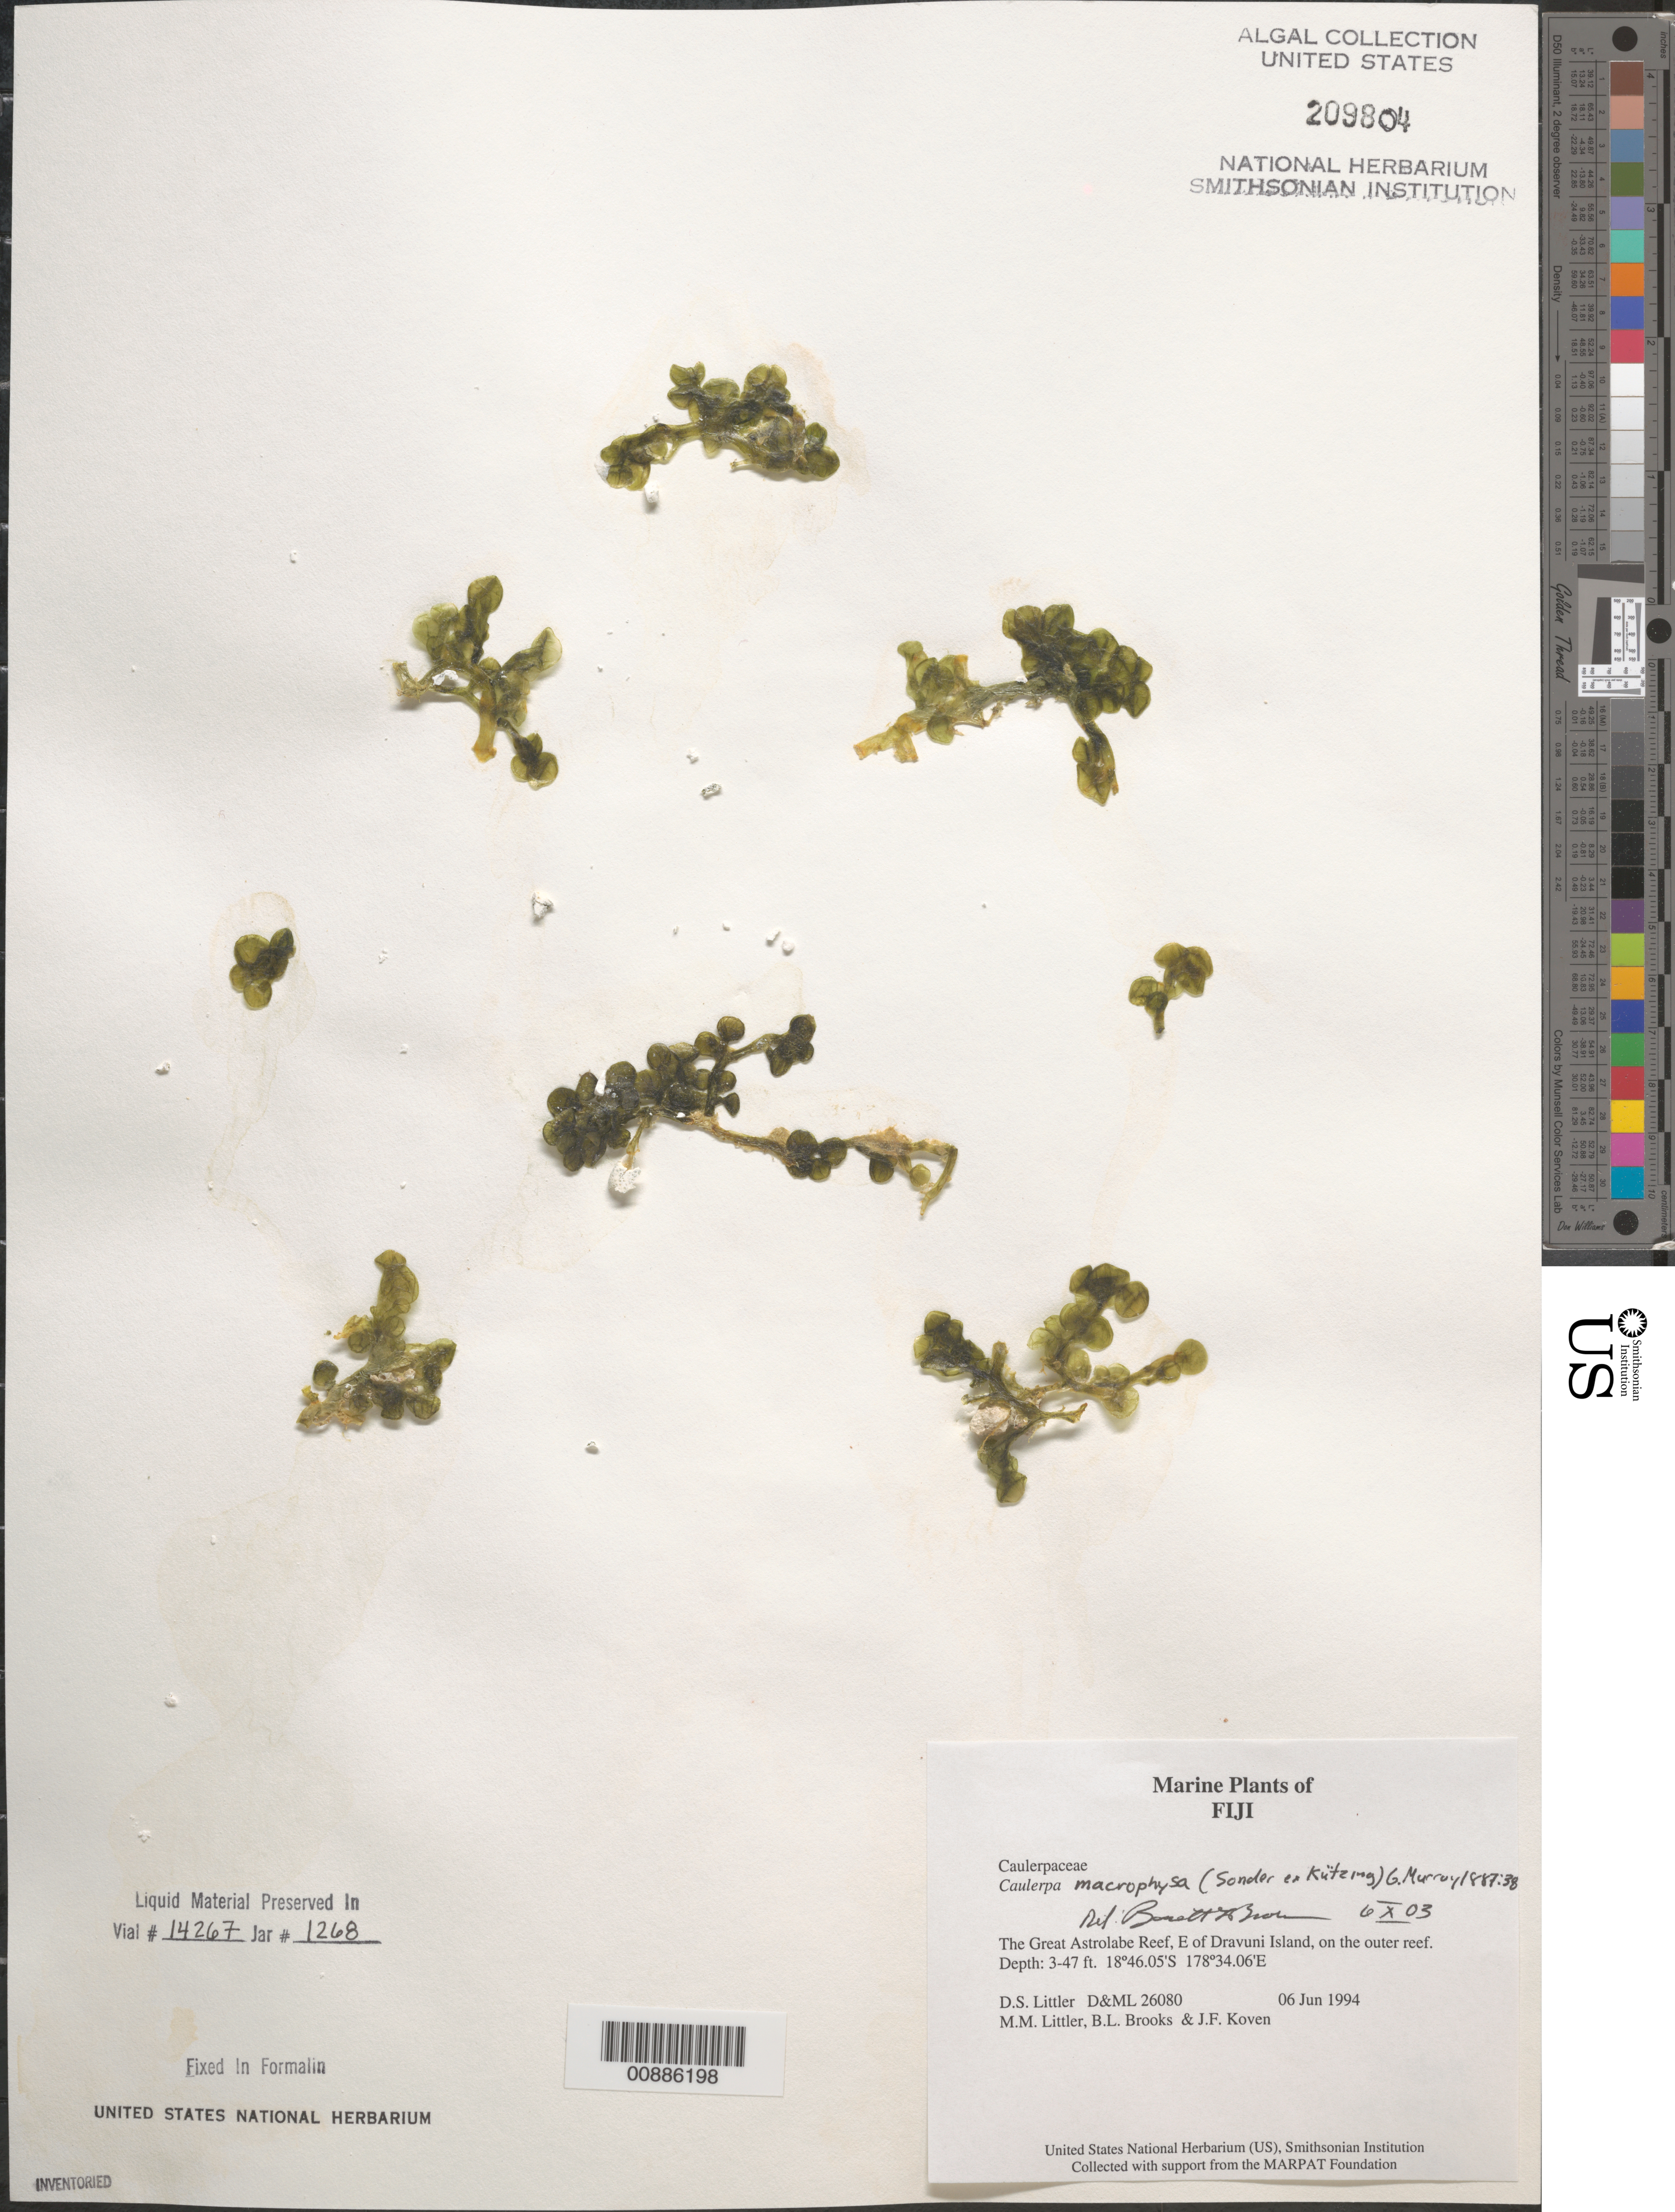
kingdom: Plantae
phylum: Chlorophyta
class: Ulvophyceae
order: Bryopsidales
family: Caulerpaceae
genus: Caulerpa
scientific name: Caulerpa racemosa var. macrophysa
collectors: D. S. Littler, M. M. Littler, B. Brooks & J. Koven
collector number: D&ML 26080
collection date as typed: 06 Jun 1994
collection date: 1994-06-06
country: Fiji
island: Dravuni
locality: Great Astrolabe Reef, east of island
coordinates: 18 46.05'S, 178 34.06'E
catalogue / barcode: US 209804